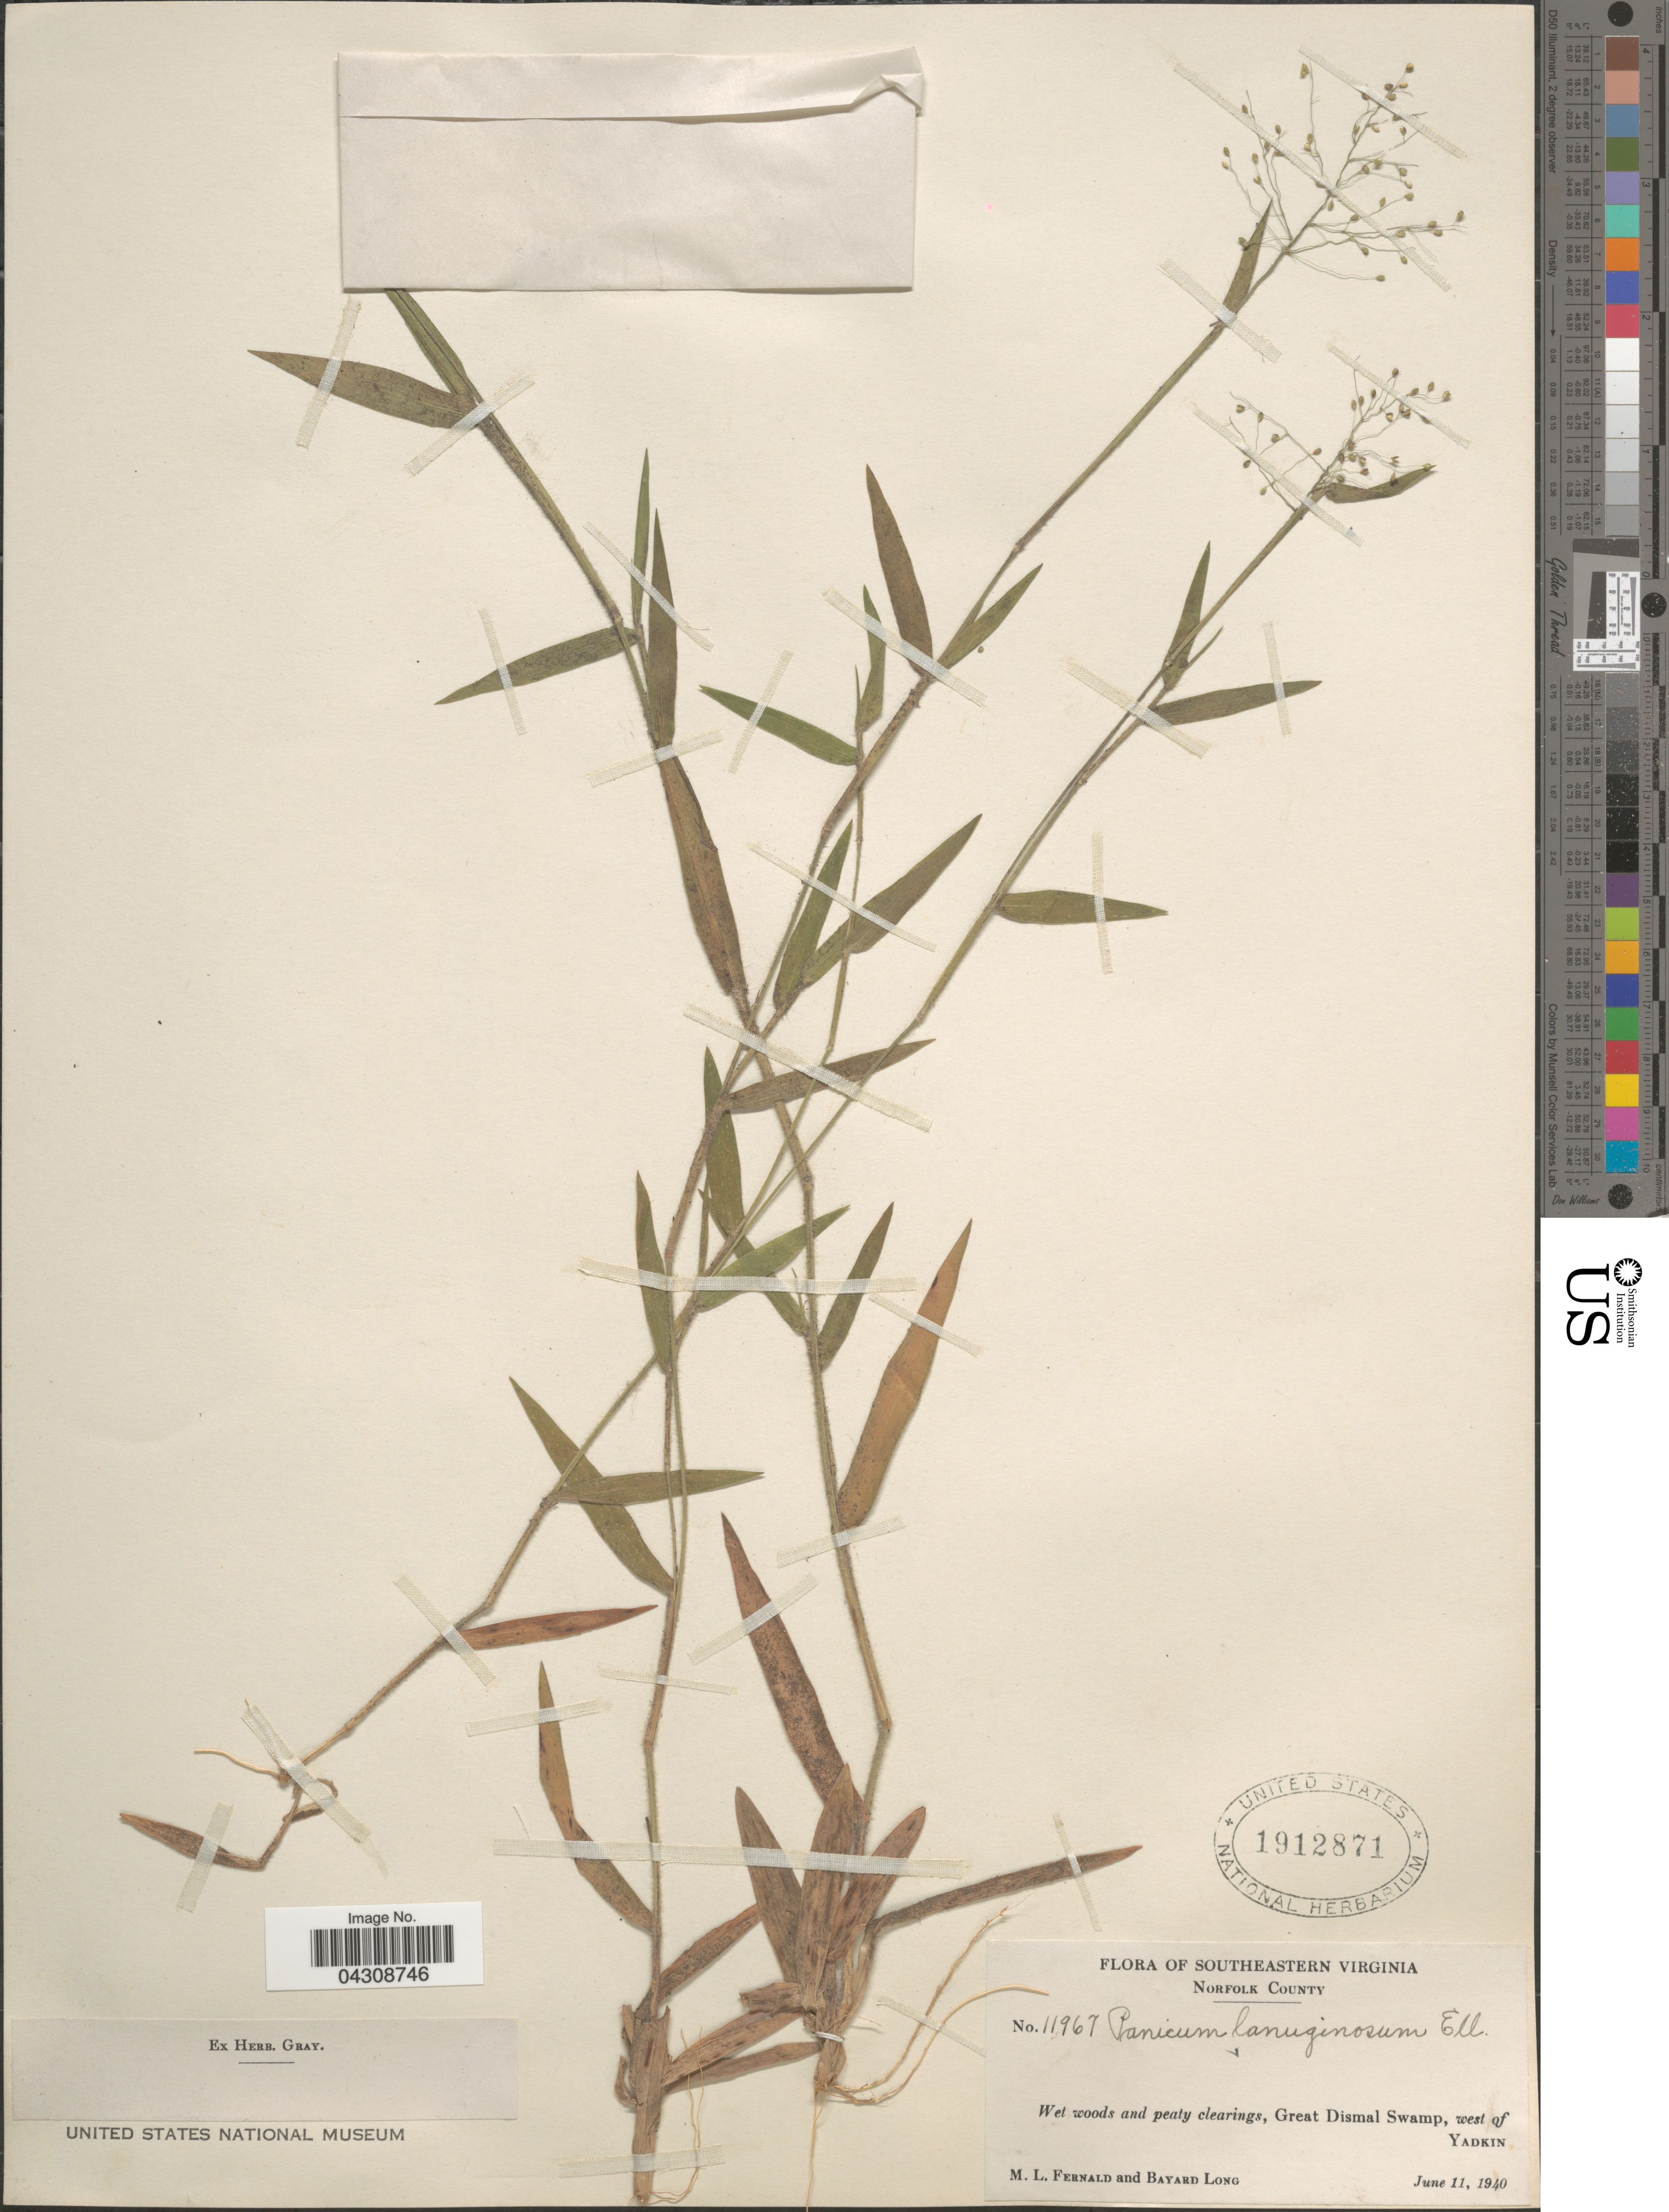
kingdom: Plantae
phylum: Tracheophyta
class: Liliopsida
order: Poales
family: Poaceae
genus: Dichanthelium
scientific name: Dichanthelium acuminatum var. acuminatum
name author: (Sw.) Gould & C.A. Clark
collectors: M. L. Fernald & B. Long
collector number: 11967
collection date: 1940-06-11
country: United States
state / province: Virginia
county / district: City of Norfolk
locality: Southeastern Virginia. Norfolk County. Wet woods and peaty clearings, Great Dismal Swamp, west of Yadkin.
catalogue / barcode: US 1912871